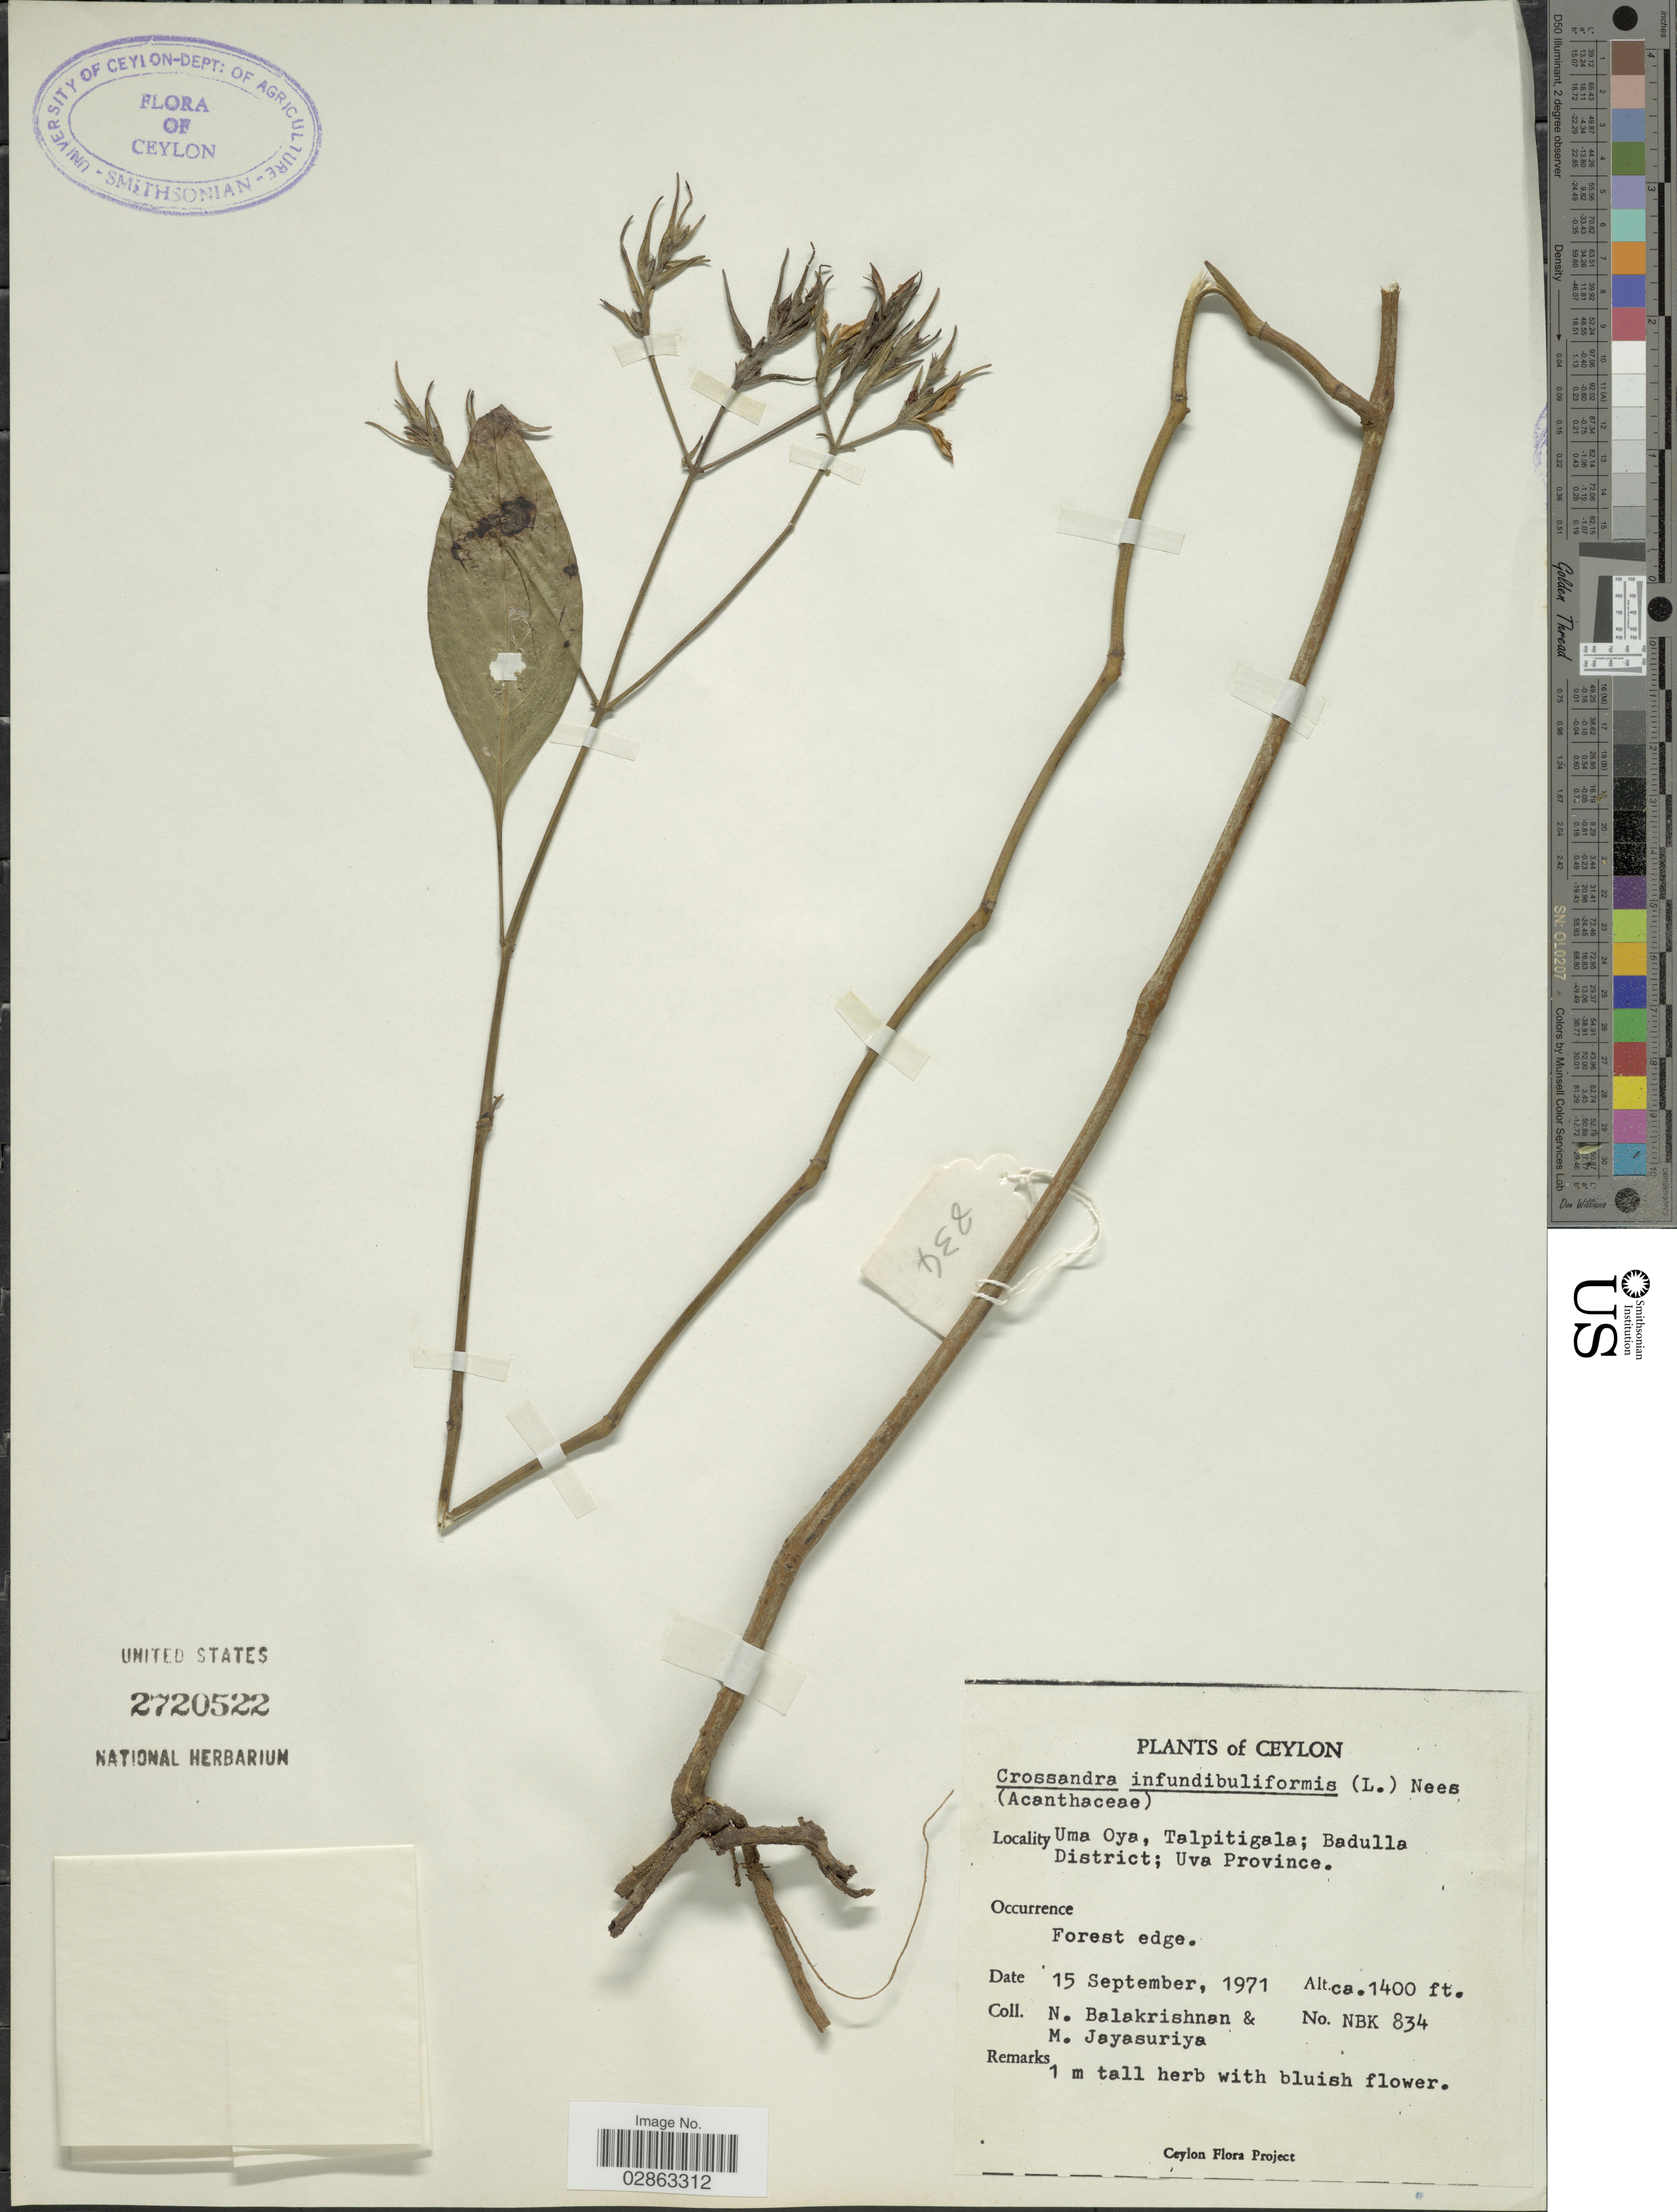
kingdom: Plantae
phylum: Tracheophyta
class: Magnoliopsida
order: Lamiales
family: Acanthaceae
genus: Eranthemum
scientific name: Eranthemum capense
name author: L.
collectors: N. Balakrishnan & M. Jayasuriya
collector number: NBK834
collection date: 1971-09-15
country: Sri Lanka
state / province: Uva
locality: Ceylon. Uma Oya, Talpitigala; Badulla District.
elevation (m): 427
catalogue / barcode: US 2720522